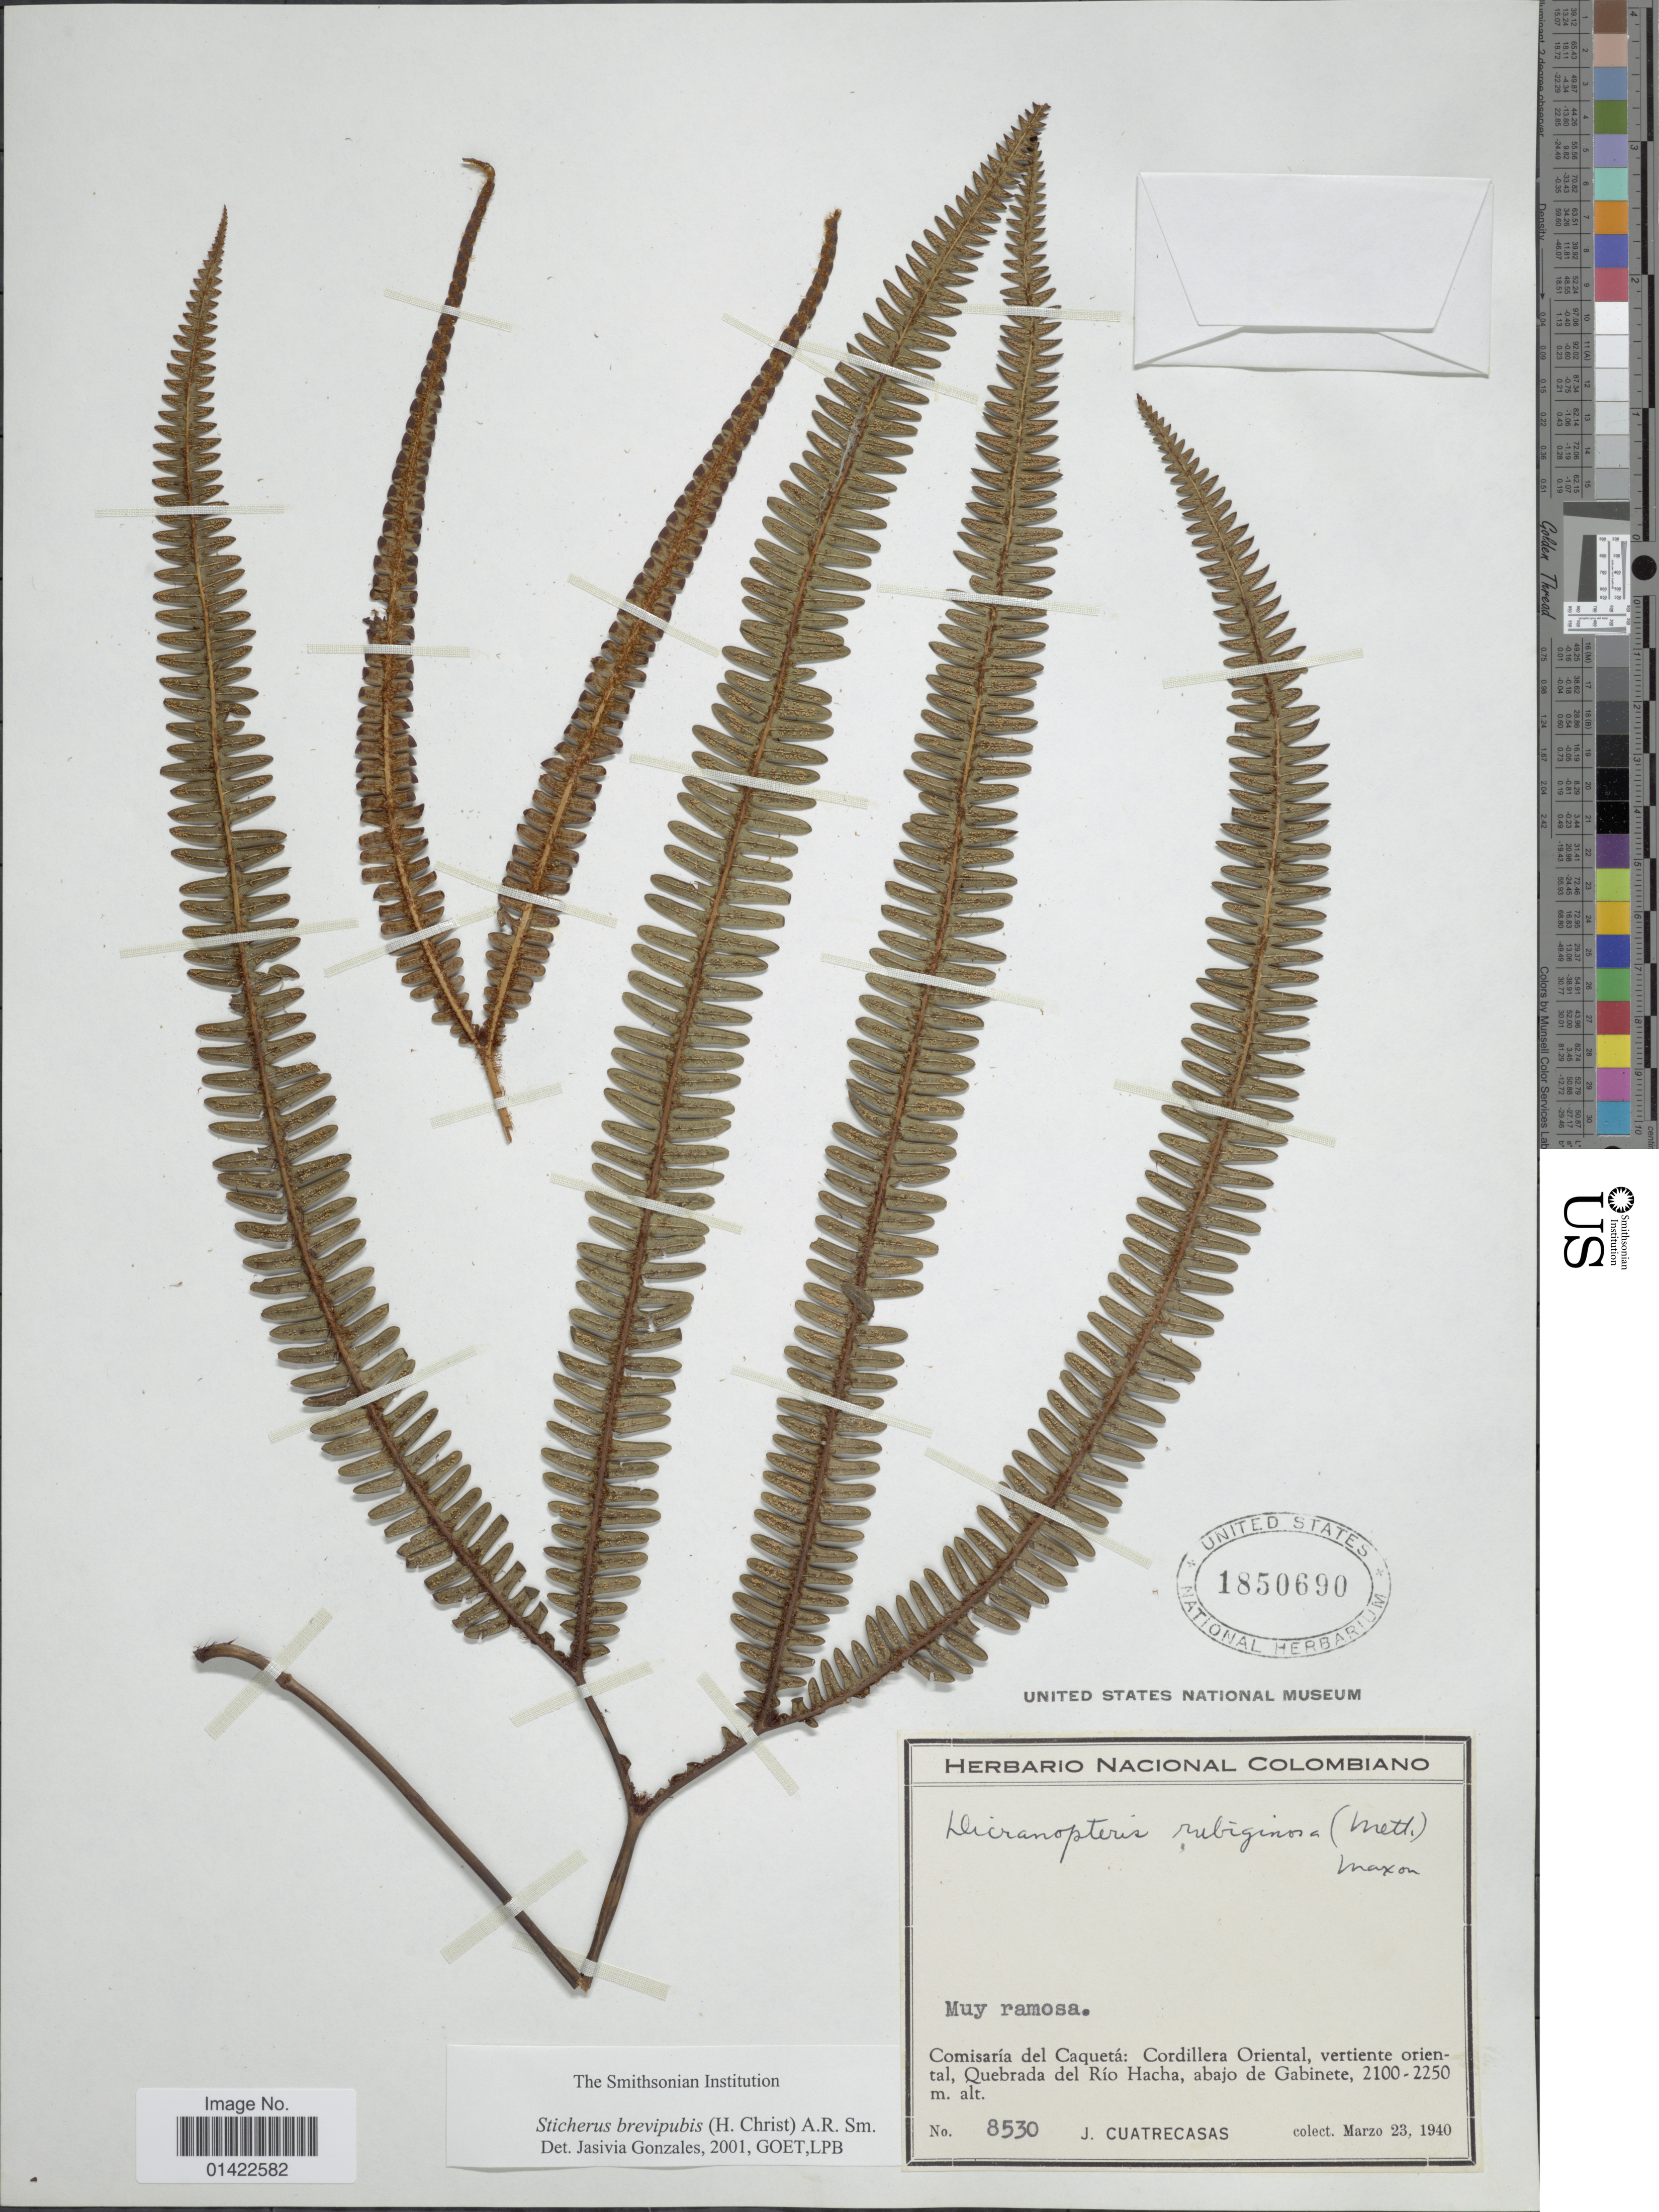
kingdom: Plantae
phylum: Tracheophyta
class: Polypodiopsida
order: Gleicheniales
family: Gleicheniaceae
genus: Sticherus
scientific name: Sticherus rubiginosus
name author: (Mett.) Nakai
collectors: J. Cuatrecasas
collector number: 8530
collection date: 1940-03-23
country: Colombia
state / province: Caquetá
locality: Cordillera Oriental, vertiente oriental, Quebrada del Río Hacha, abajo de Gabinete.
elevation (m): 2100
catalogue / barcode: US 1850690